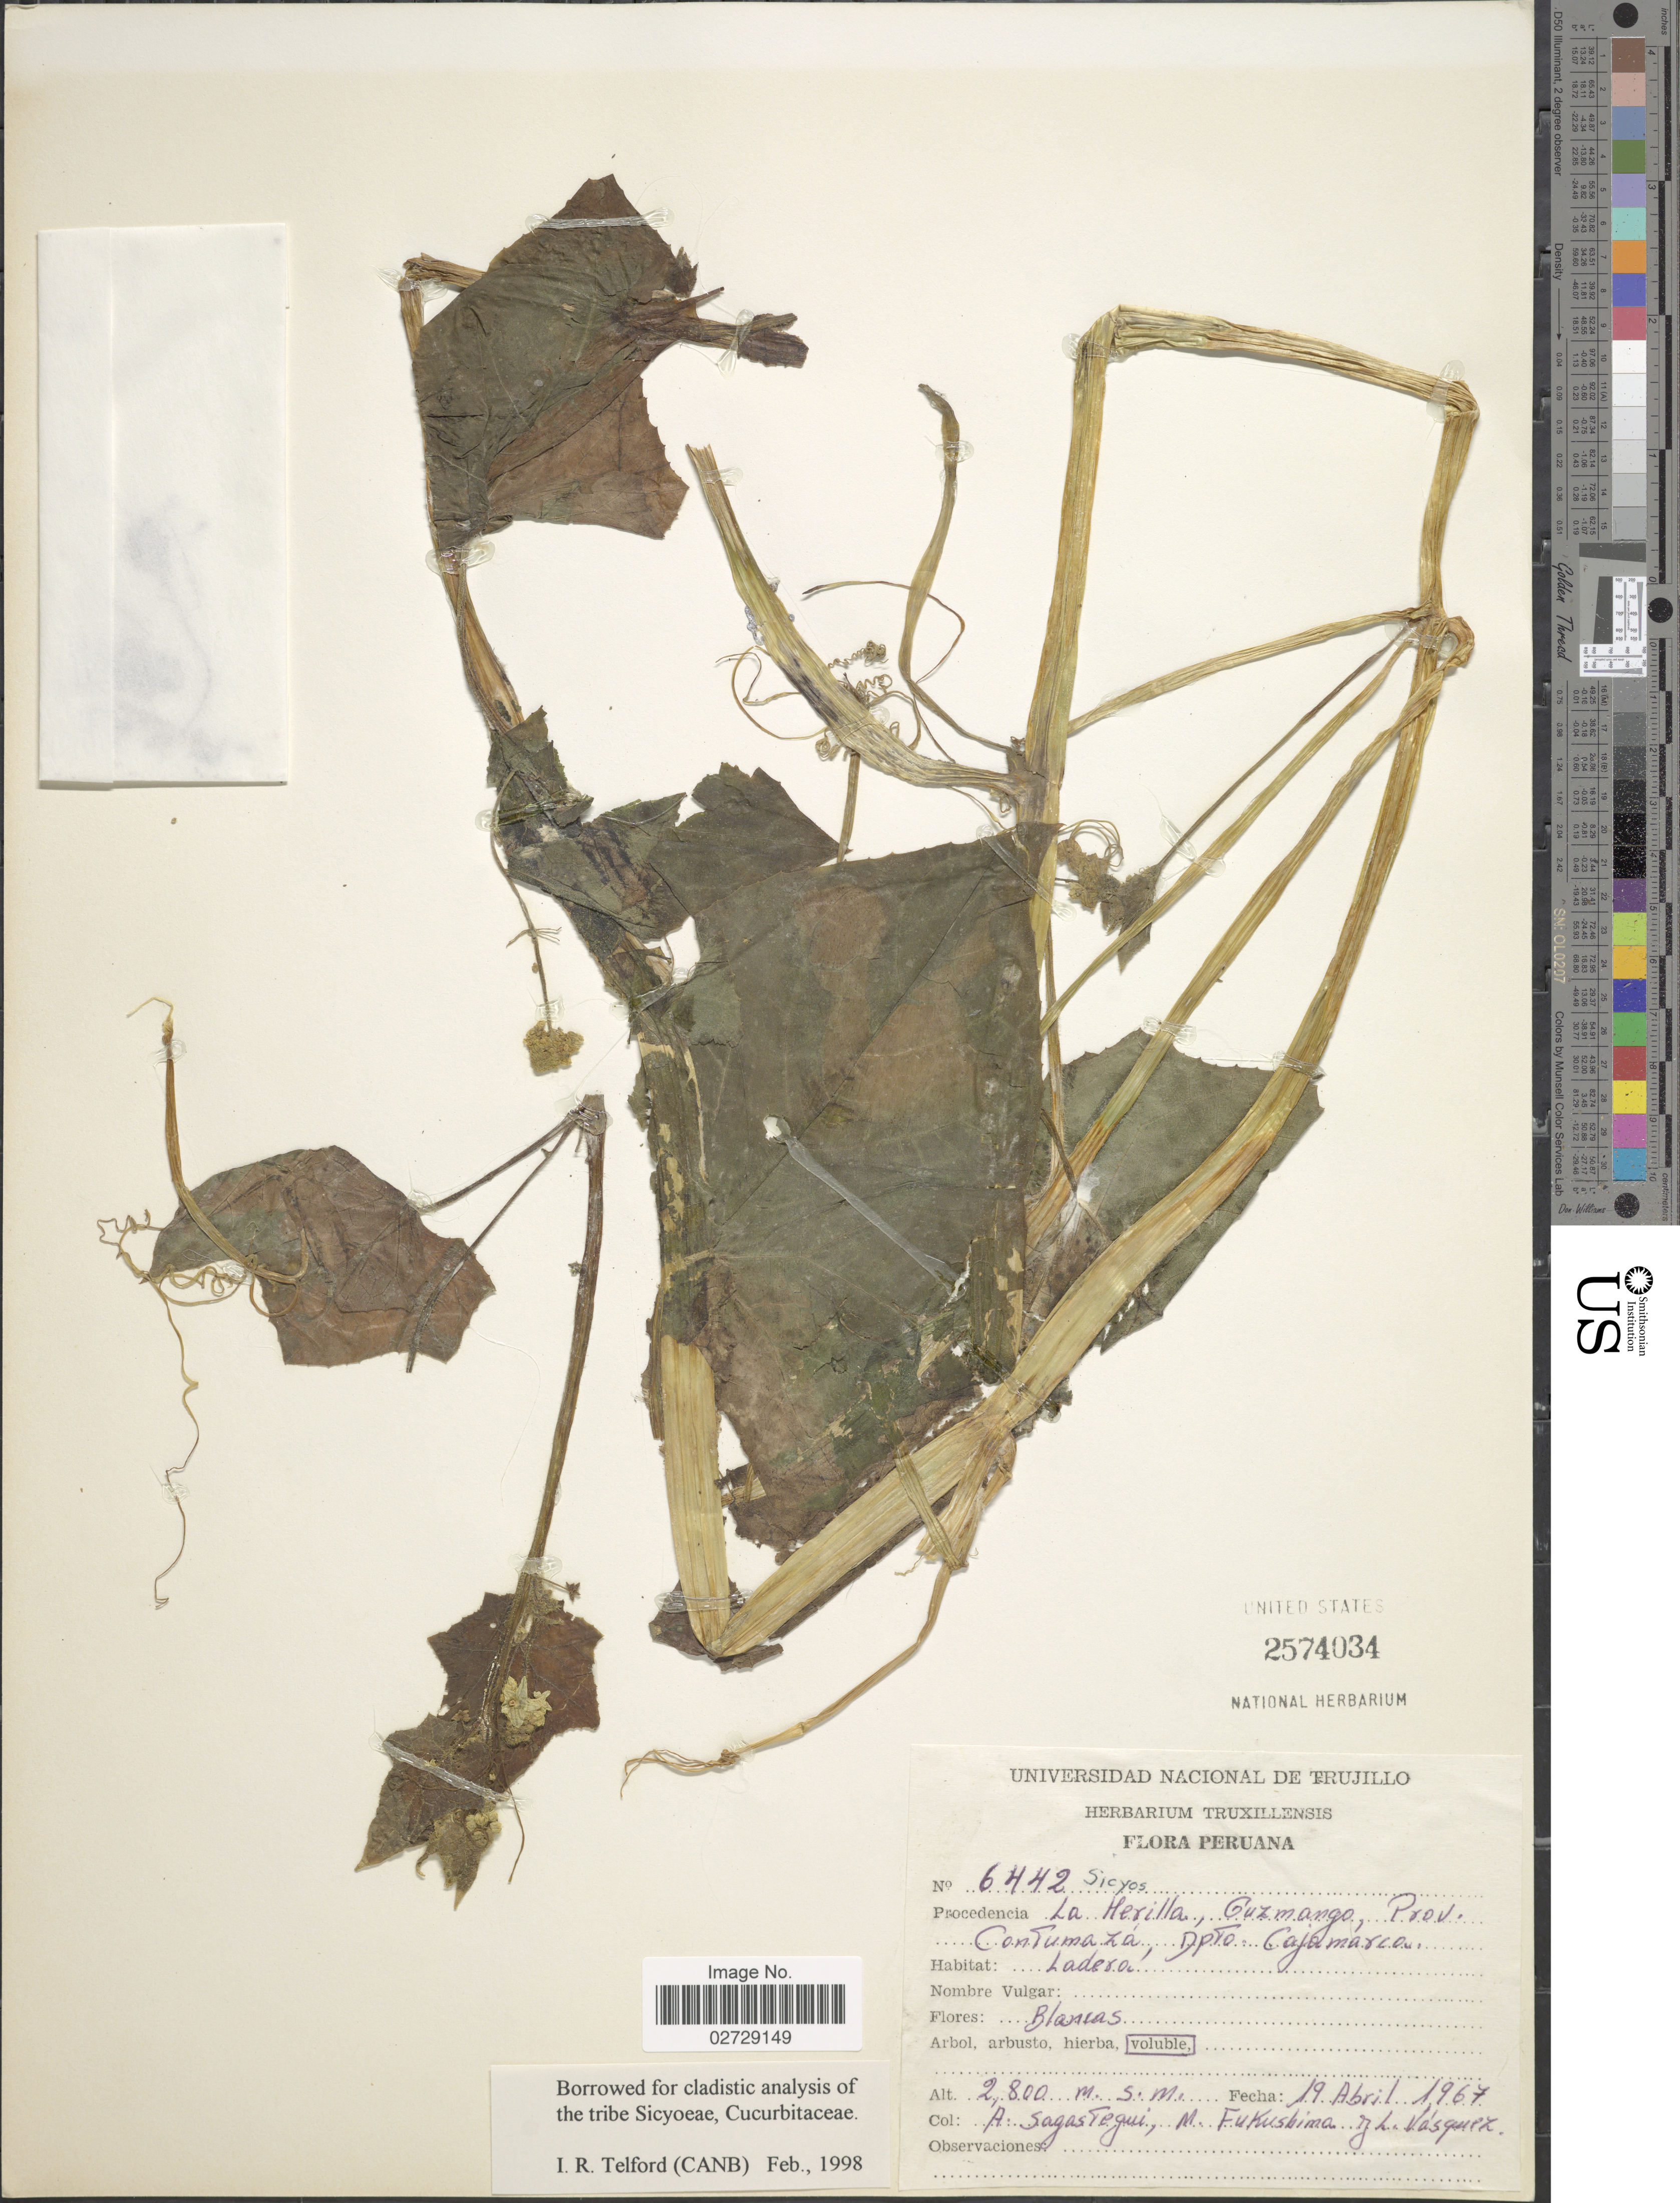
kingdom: Plantae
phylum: Tracheophyta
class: Magnoliopsida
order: Cucurbitales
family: Cucurbitaceae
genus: Sicyos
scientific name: Sicyos sp.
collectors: A. Sagástegui A., M. Fukushima & L. Vasquez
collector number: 6442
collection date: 1967-04-19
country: Peru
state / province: Cajamarca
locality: La Herilla, Guzmango, Prov. Contumaza, Dpto. Cajamarca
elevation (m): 2800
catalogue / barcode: US 2574034